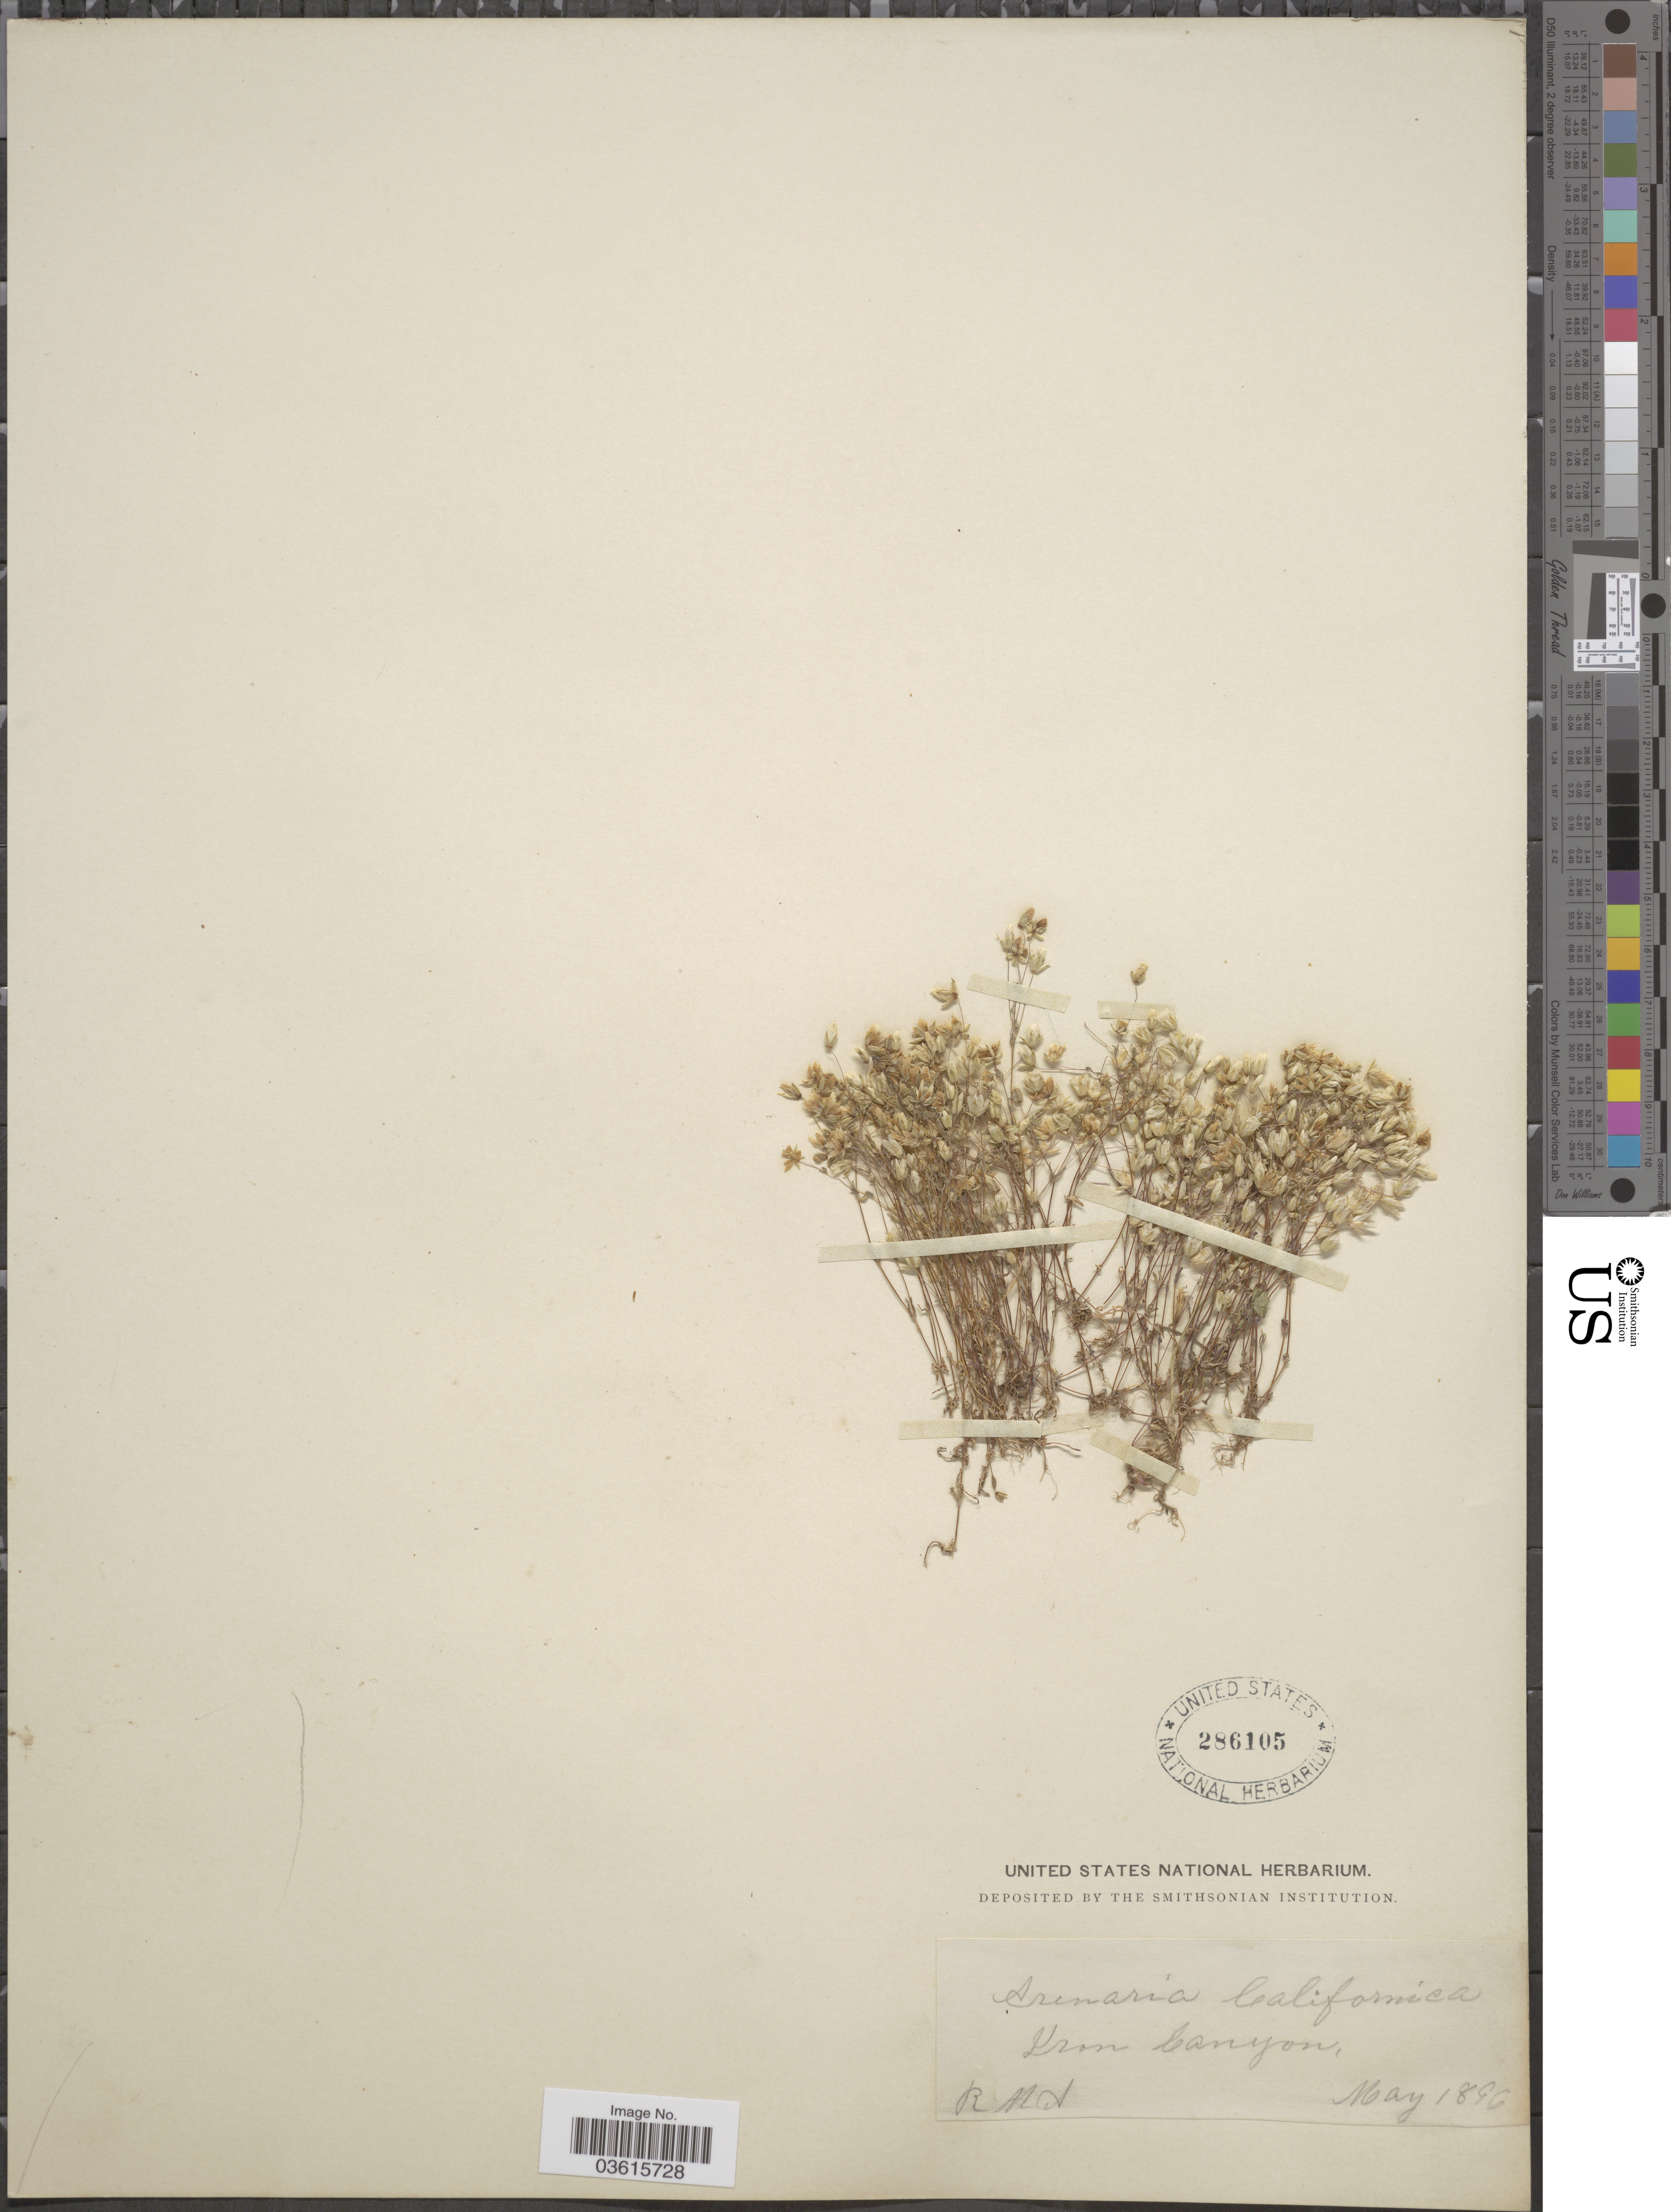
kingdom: Plantae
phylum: Tracheophyta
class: Magnoliopsida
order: Caryophyllales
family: Caryophyllaceae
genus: Minuartia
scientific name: Minuartia californica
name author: (A. Gray) Mattf.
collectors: R. M. A.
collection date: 1896-05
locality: Iron Canyon.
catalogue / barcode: US 286105